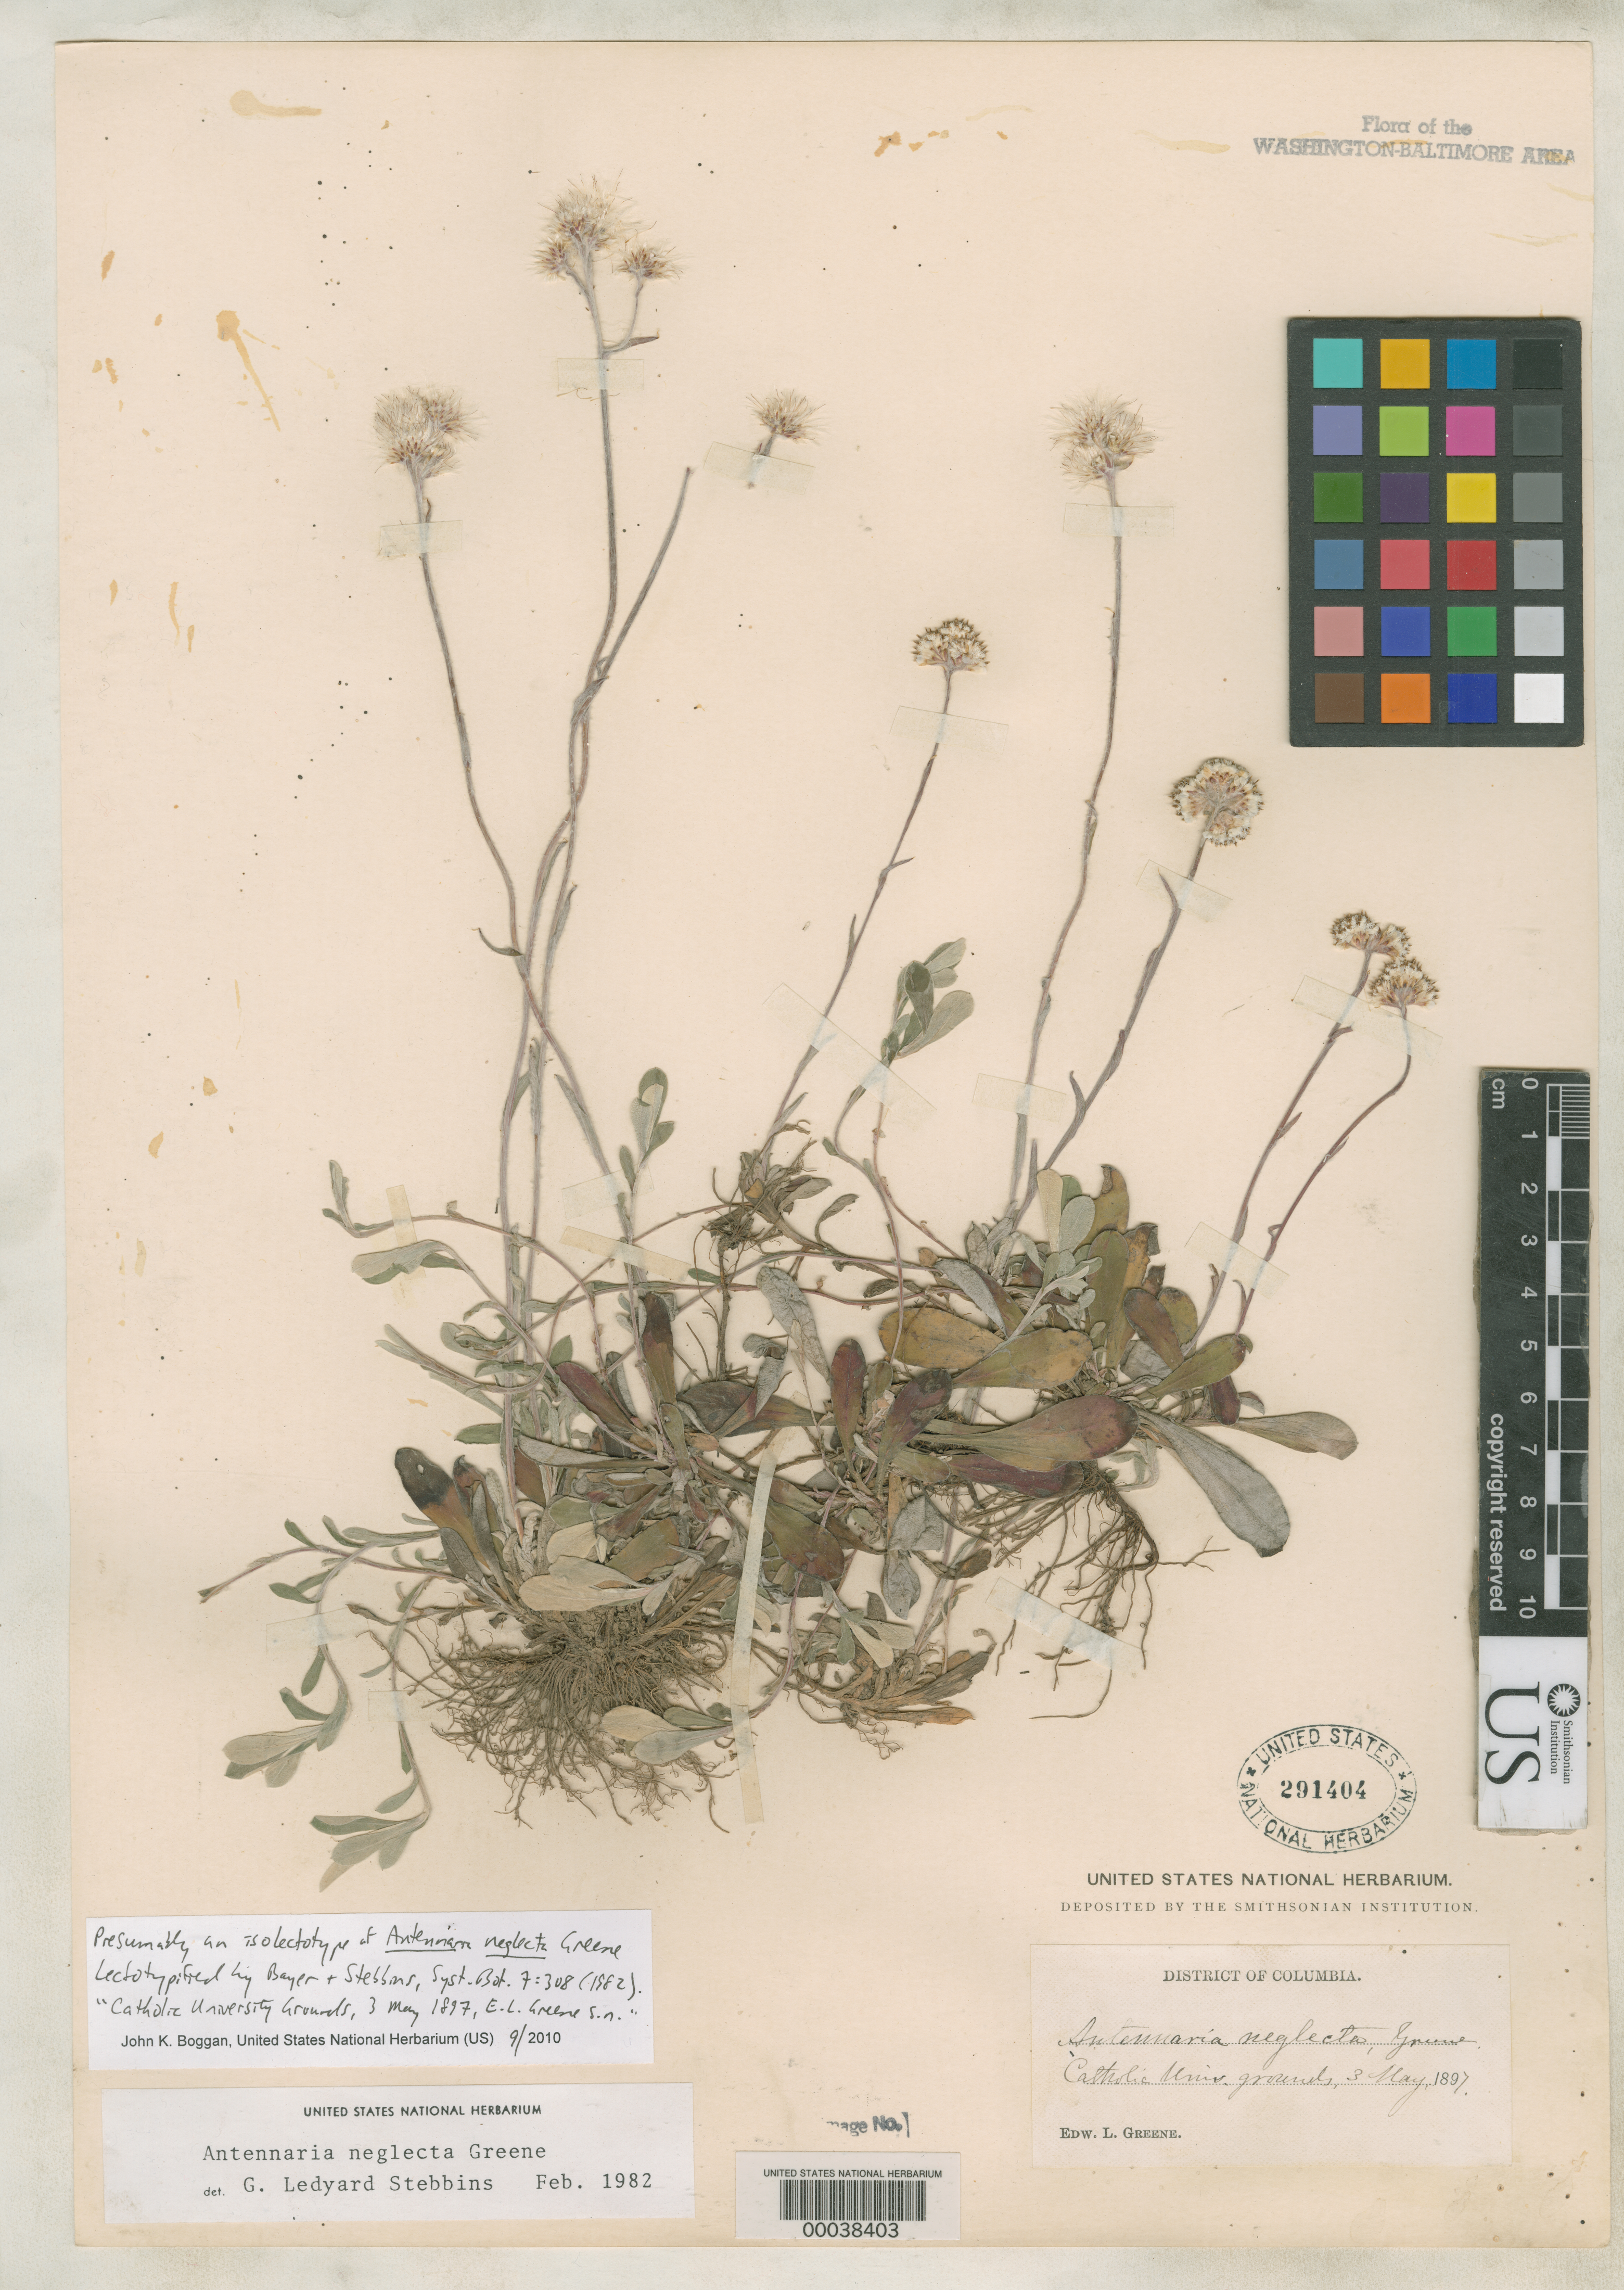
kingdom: Plantae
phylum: Tracheophyta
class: Magnoliopsida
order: Asterales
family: Asteraceae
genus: Antennaria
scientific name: Antennaria neglecta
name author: Greene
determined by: Stebbins, G. L.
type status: Isolectotype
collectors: E. L. Greene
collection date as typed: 03 May 1897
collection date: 1897-05-03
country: United States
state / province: District of Columbia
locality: Catholic University grounds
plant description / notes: Specimen filed in the type herbarium as of Sept. 2010.; For an additional (possible) syntype of Antennaria neglecta Greene see Pollard 135, USNH 310518 (mounted & filed in the type herbarium with type of A. wilsonii, barcode 00129502).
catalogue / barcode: US 291404